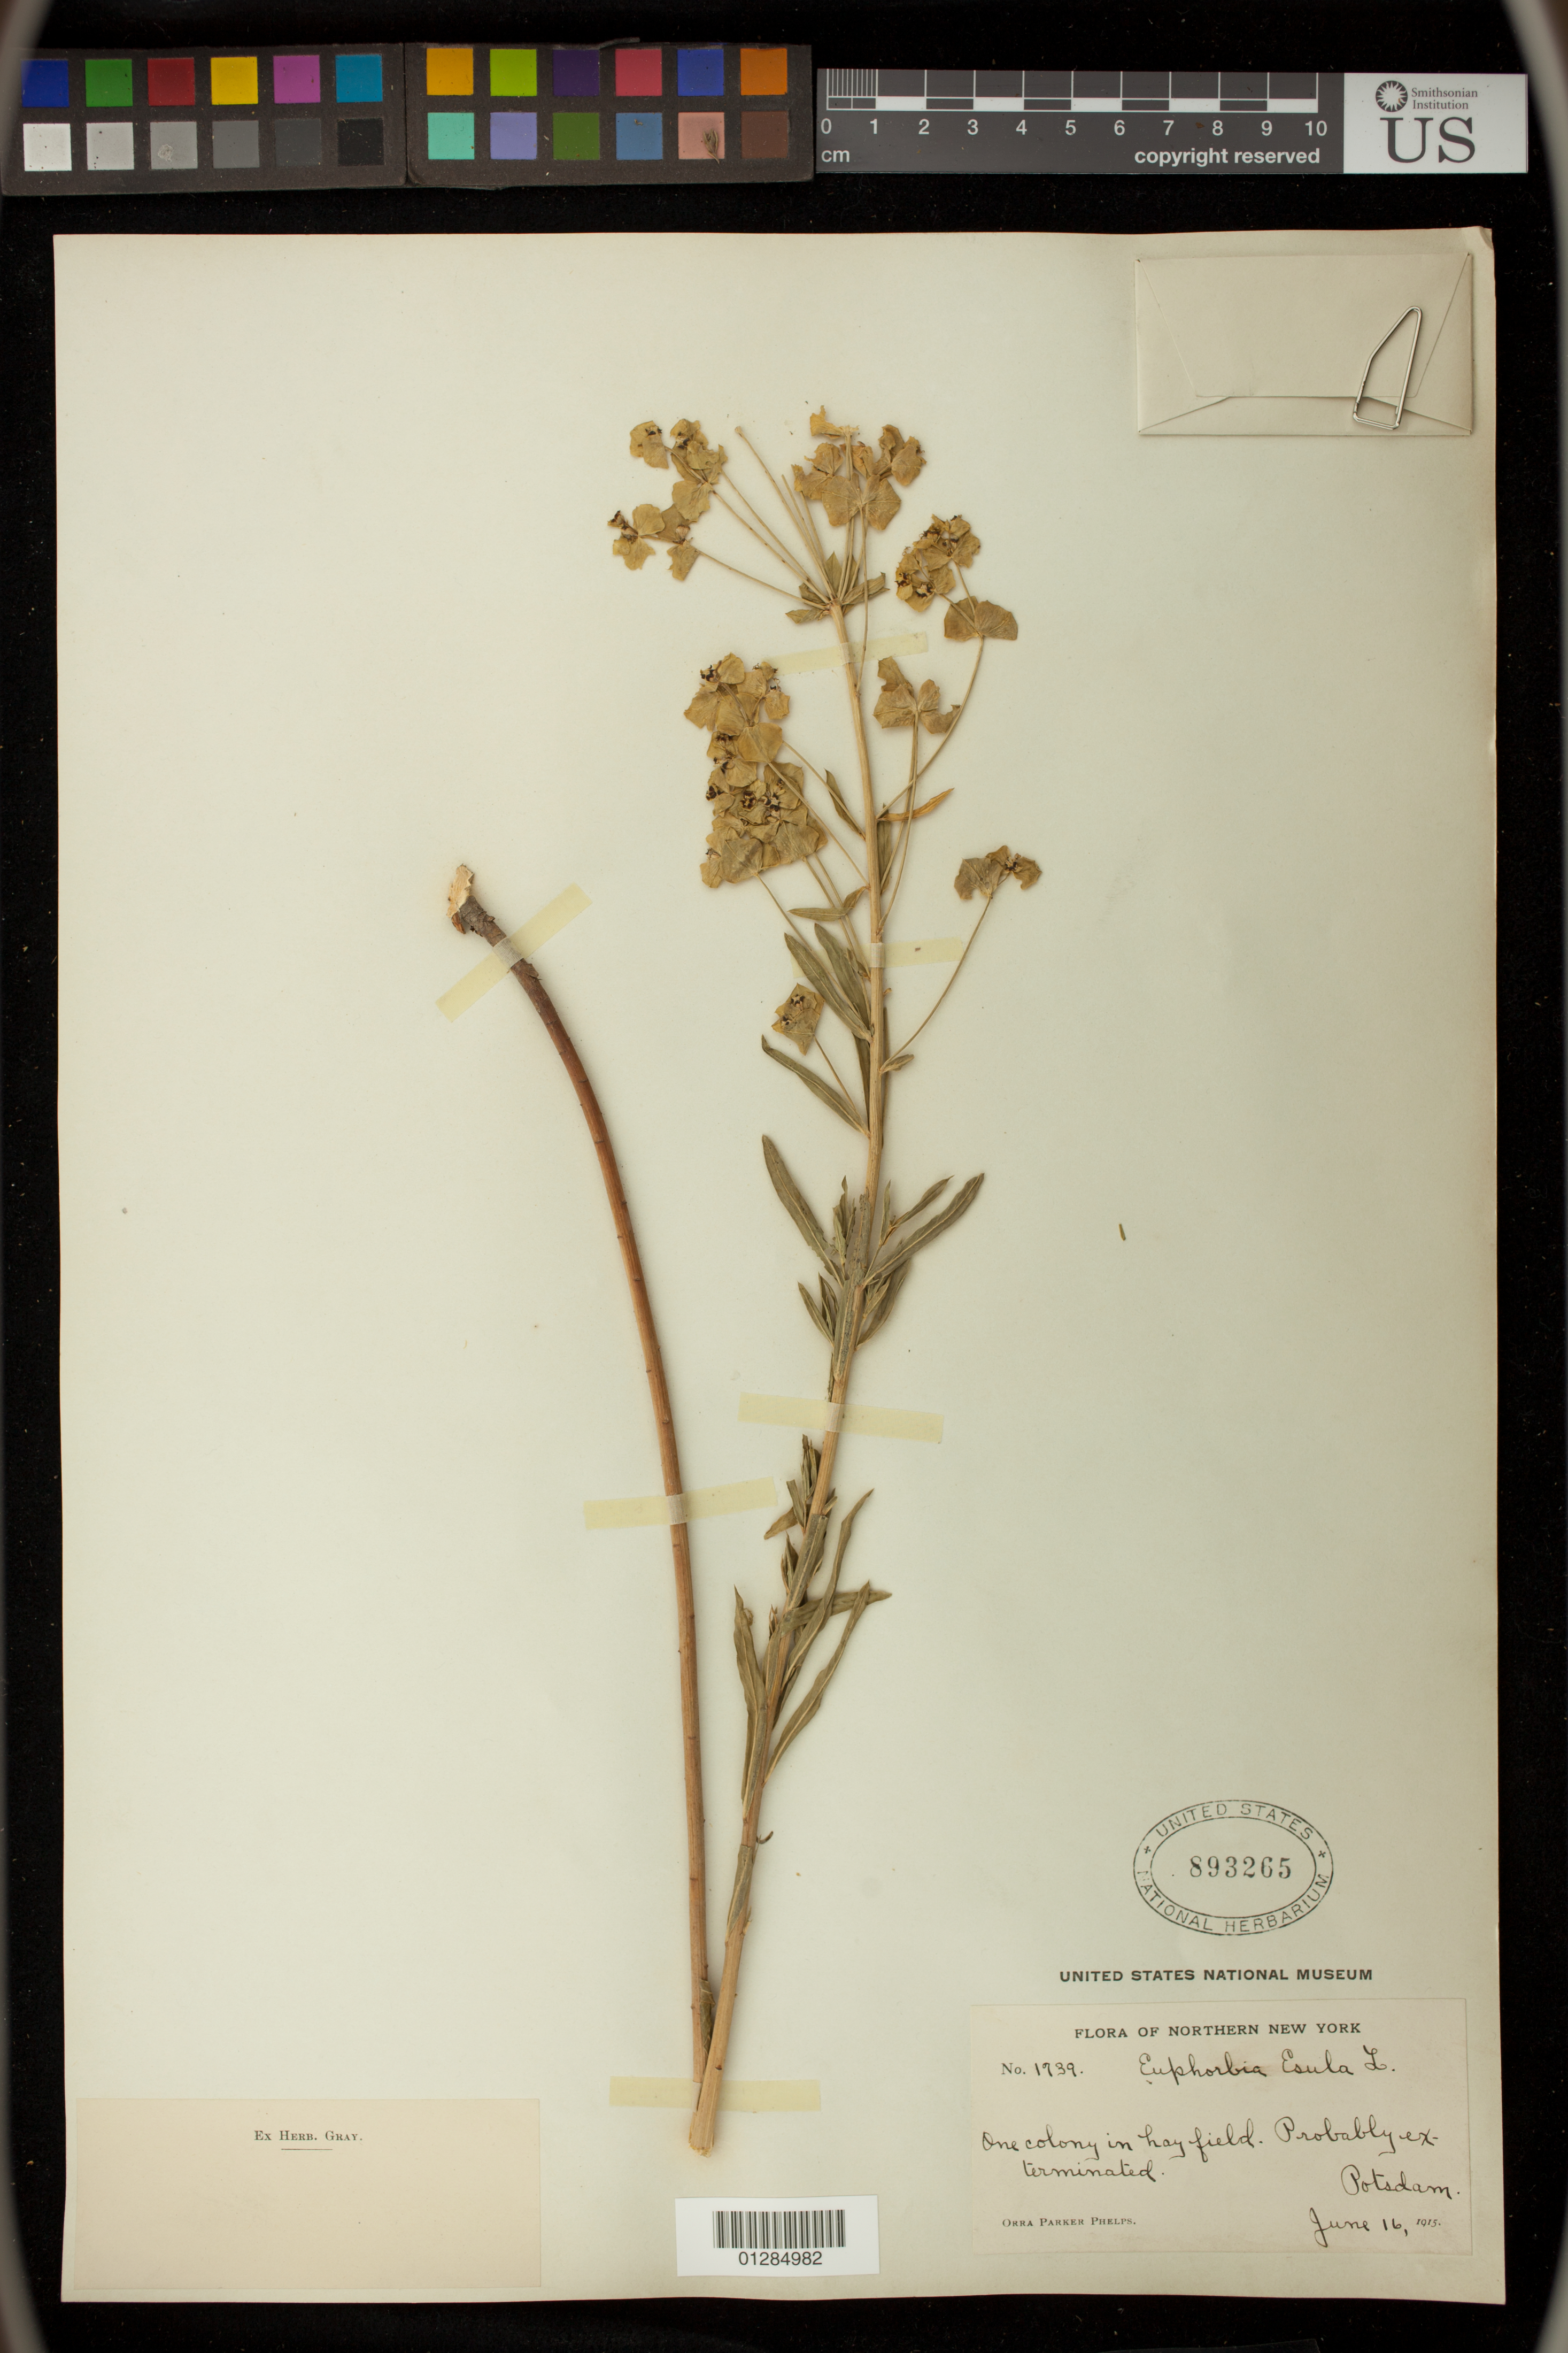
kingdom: Plantae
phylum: Tracheophyta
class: Magnoliopsida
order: Malpighiales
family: Euphorbiaceae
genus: Euphorbia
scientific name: Euphorbia esula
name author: L.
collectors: O. P. Phelps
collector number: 1739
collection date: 1915-06-16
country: United States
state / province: New York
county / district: St. Lawrence County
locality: in hay field. Potsdam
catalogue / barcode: US 893265